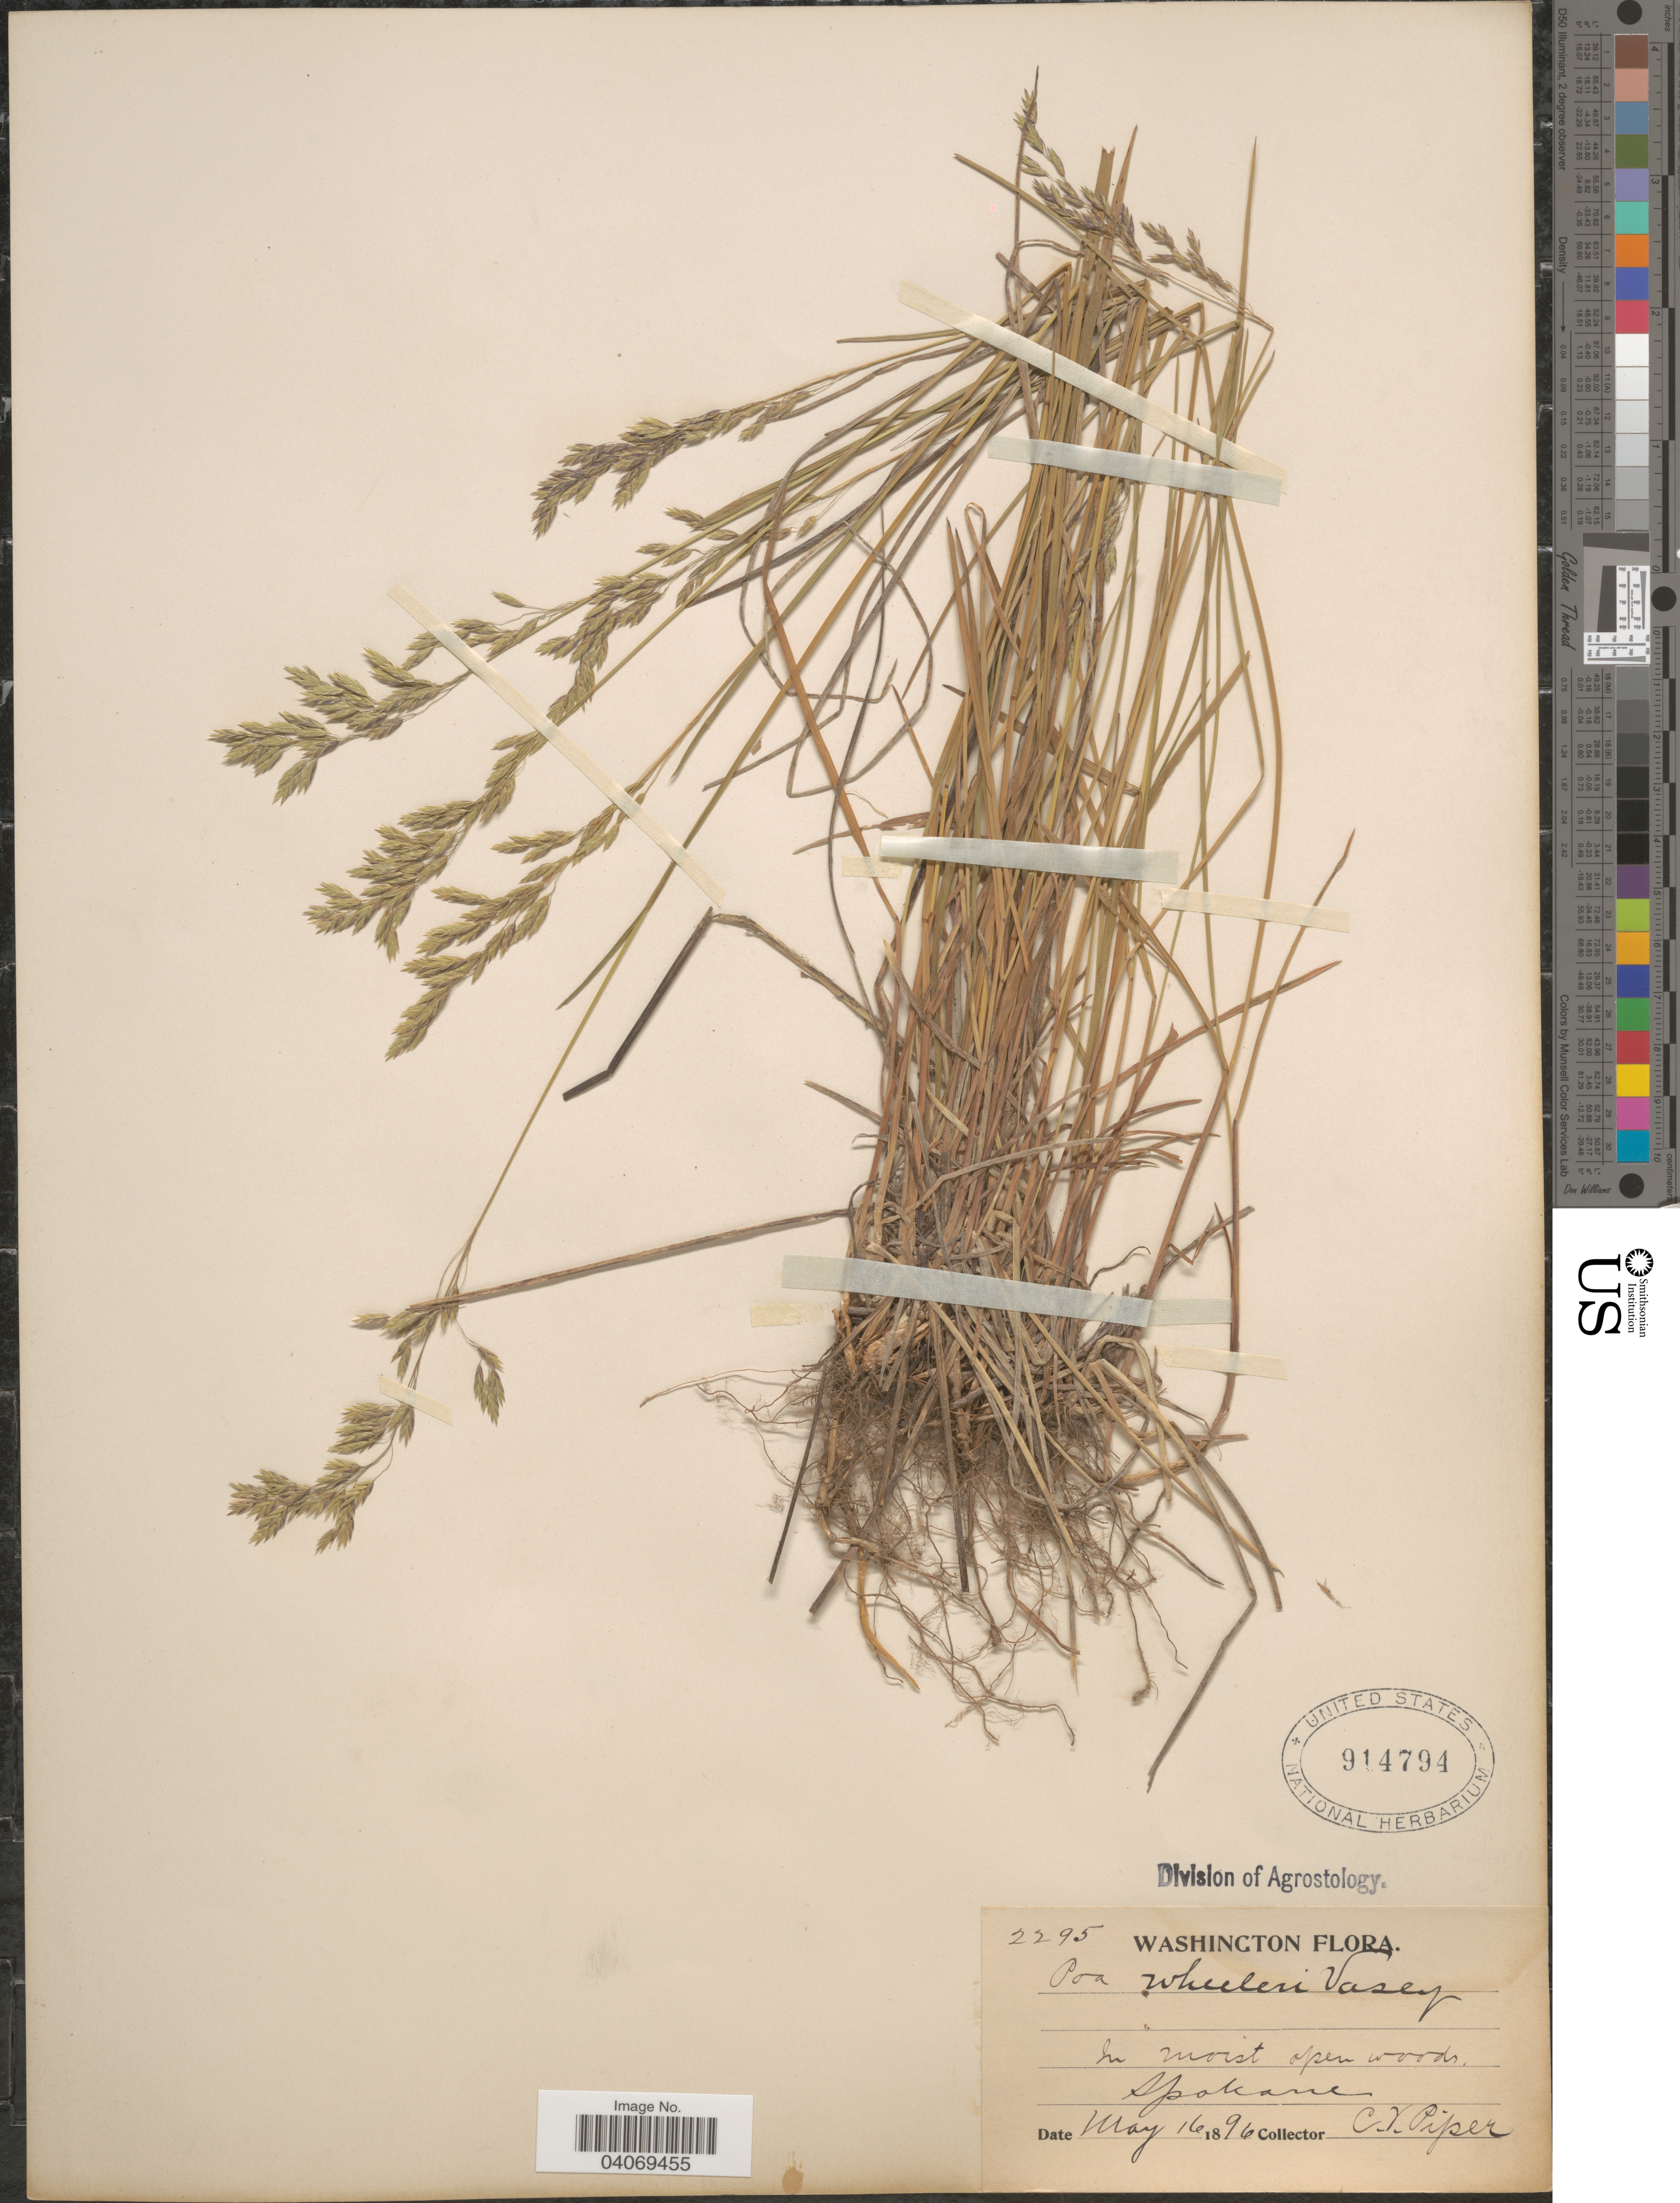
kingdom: Plantae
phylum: Tracheophyta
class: Liliopsida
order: Poales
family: Poaceae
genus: Poa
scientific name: Poa wheeleri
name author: Vasey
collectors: C. V. Piper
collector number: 2295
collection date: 1896-05-16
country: United States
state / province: Washington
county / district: Spokane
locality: In moist open woods. Spokane.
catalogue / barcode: US 914794